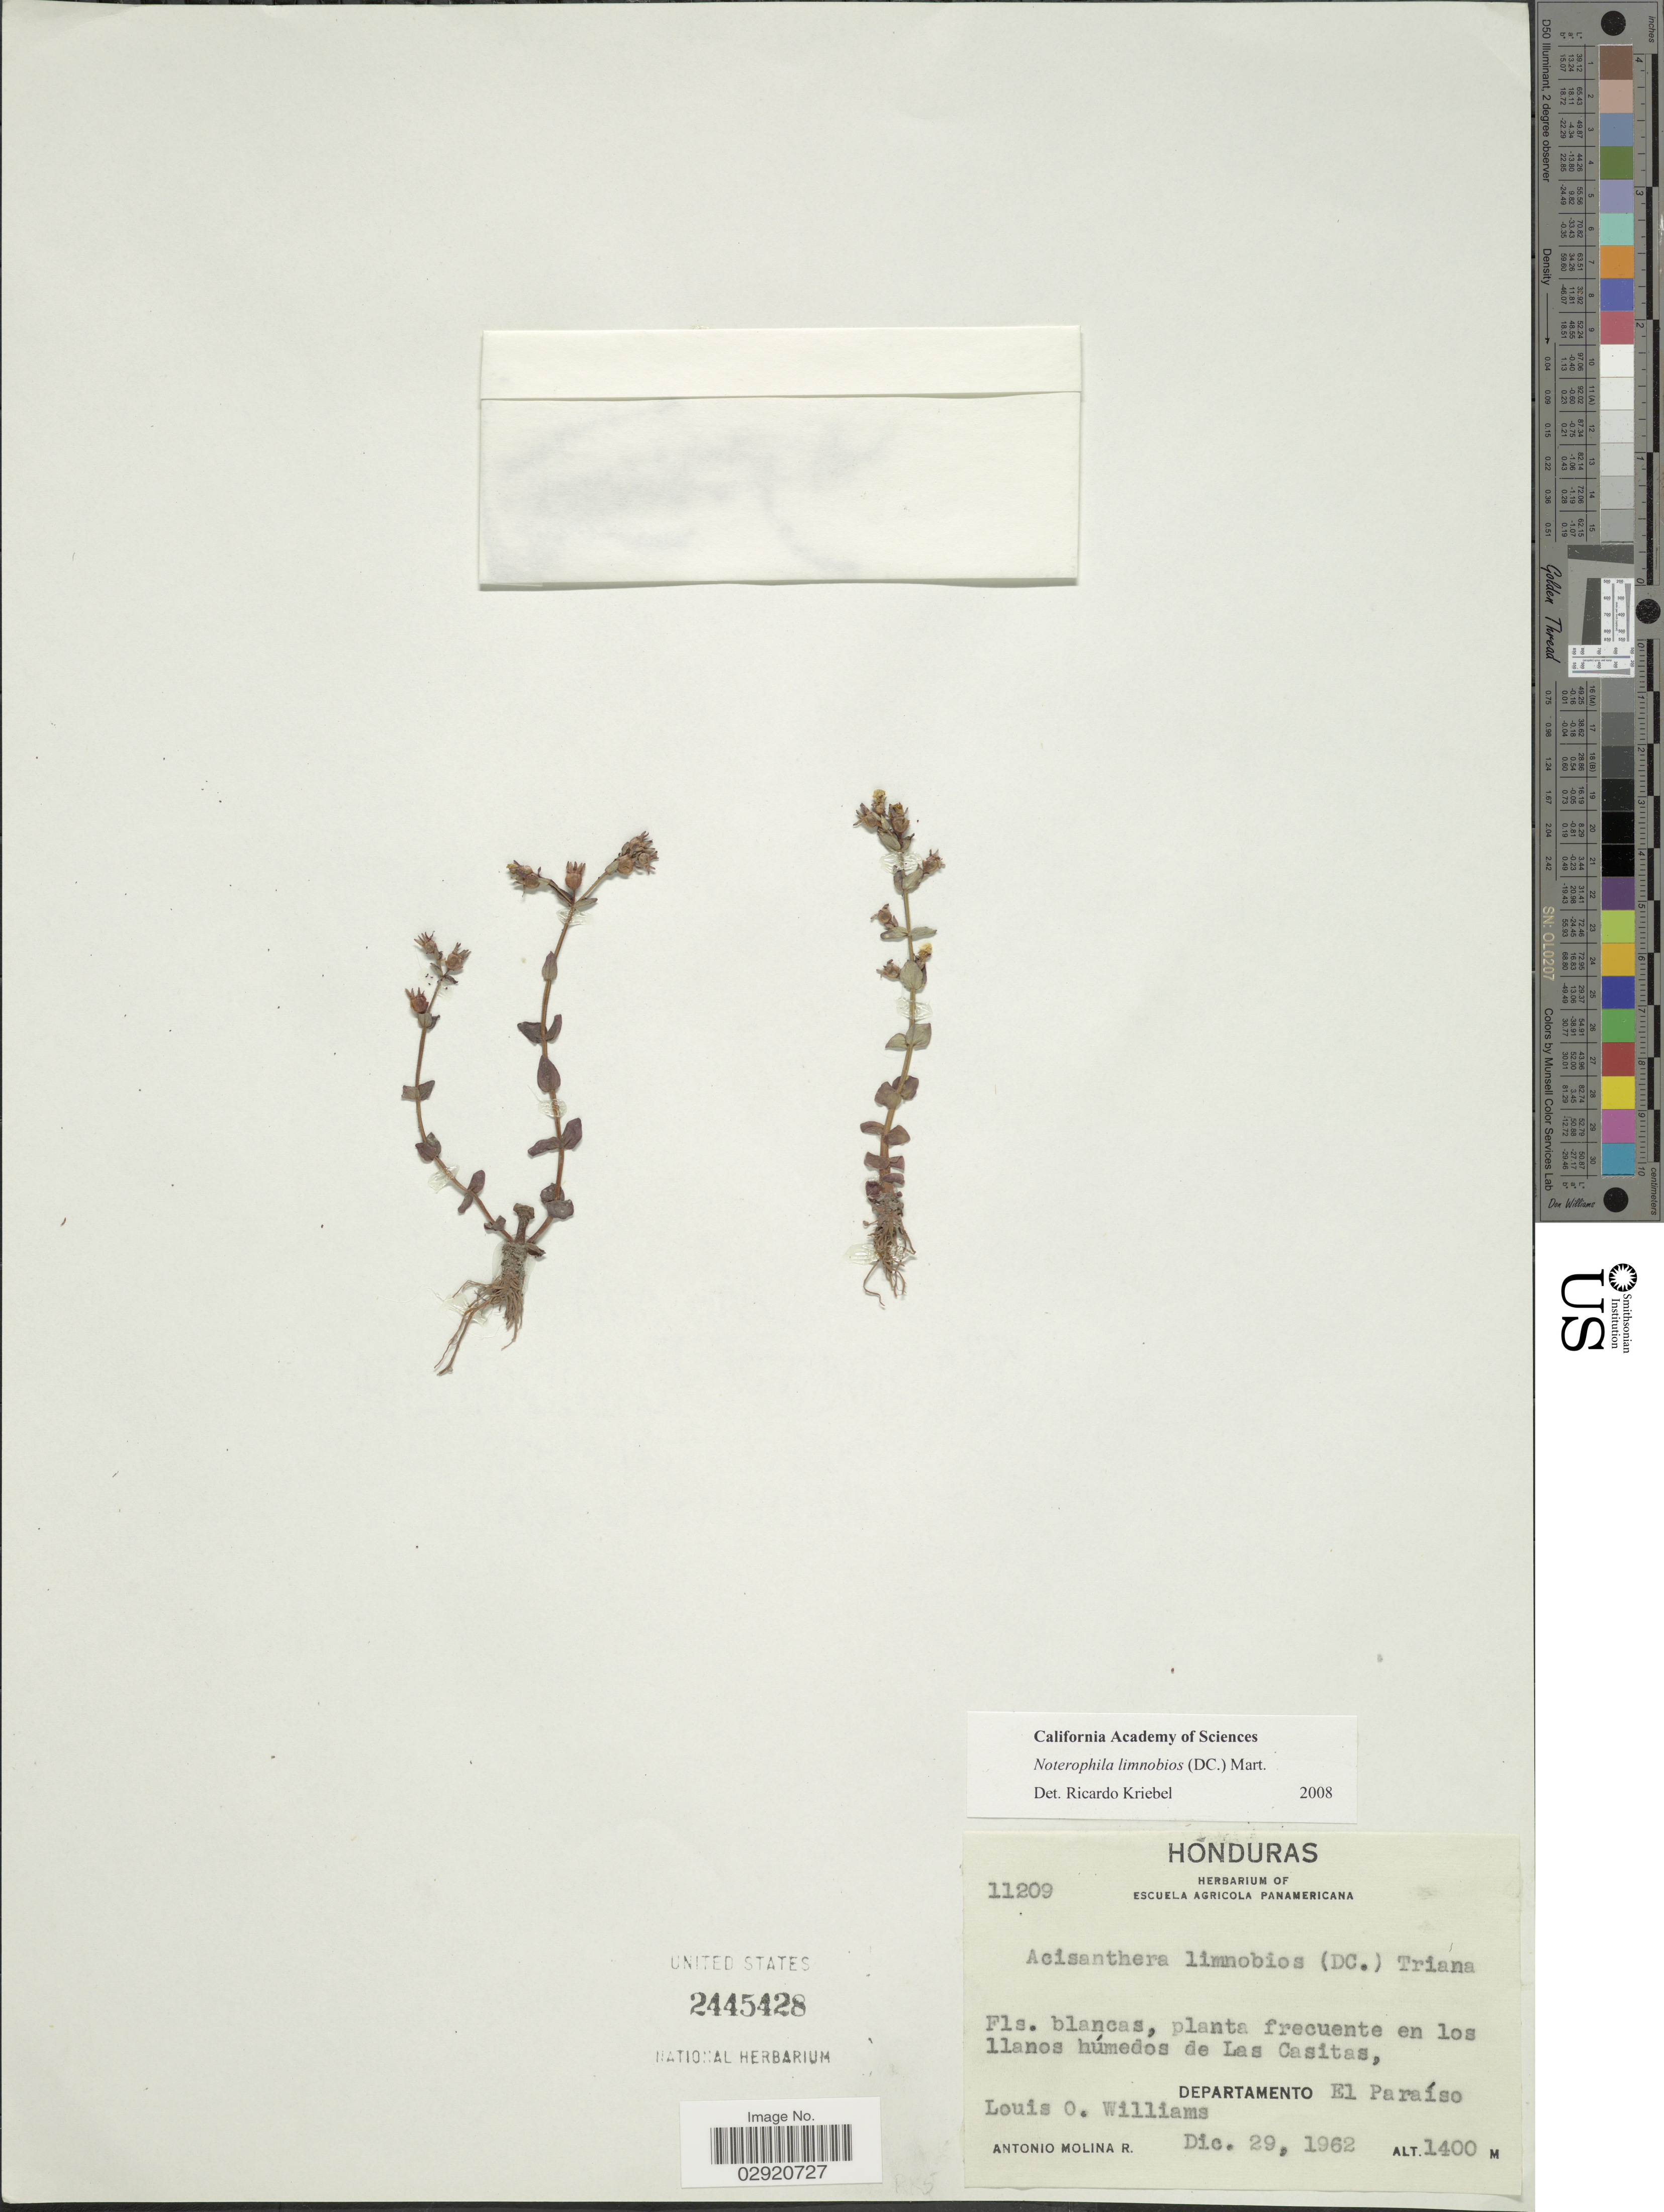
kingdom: Plantae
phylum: Tracheophyta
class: Magnoliopsida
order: Myrtales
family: Melastomataceae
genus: Noterophila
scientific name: Noterophila limnobios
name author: (DC.) Mart.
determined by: Kriebel, R.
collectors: L. O. Williams & A. Molina R.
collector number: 11209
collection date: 1962-12-29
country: Honduras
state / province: El Paraíso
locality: En los llanos húmedos de Las Casitas, Departamento El Paraíso.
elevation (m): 1400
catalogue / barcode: US 2445428